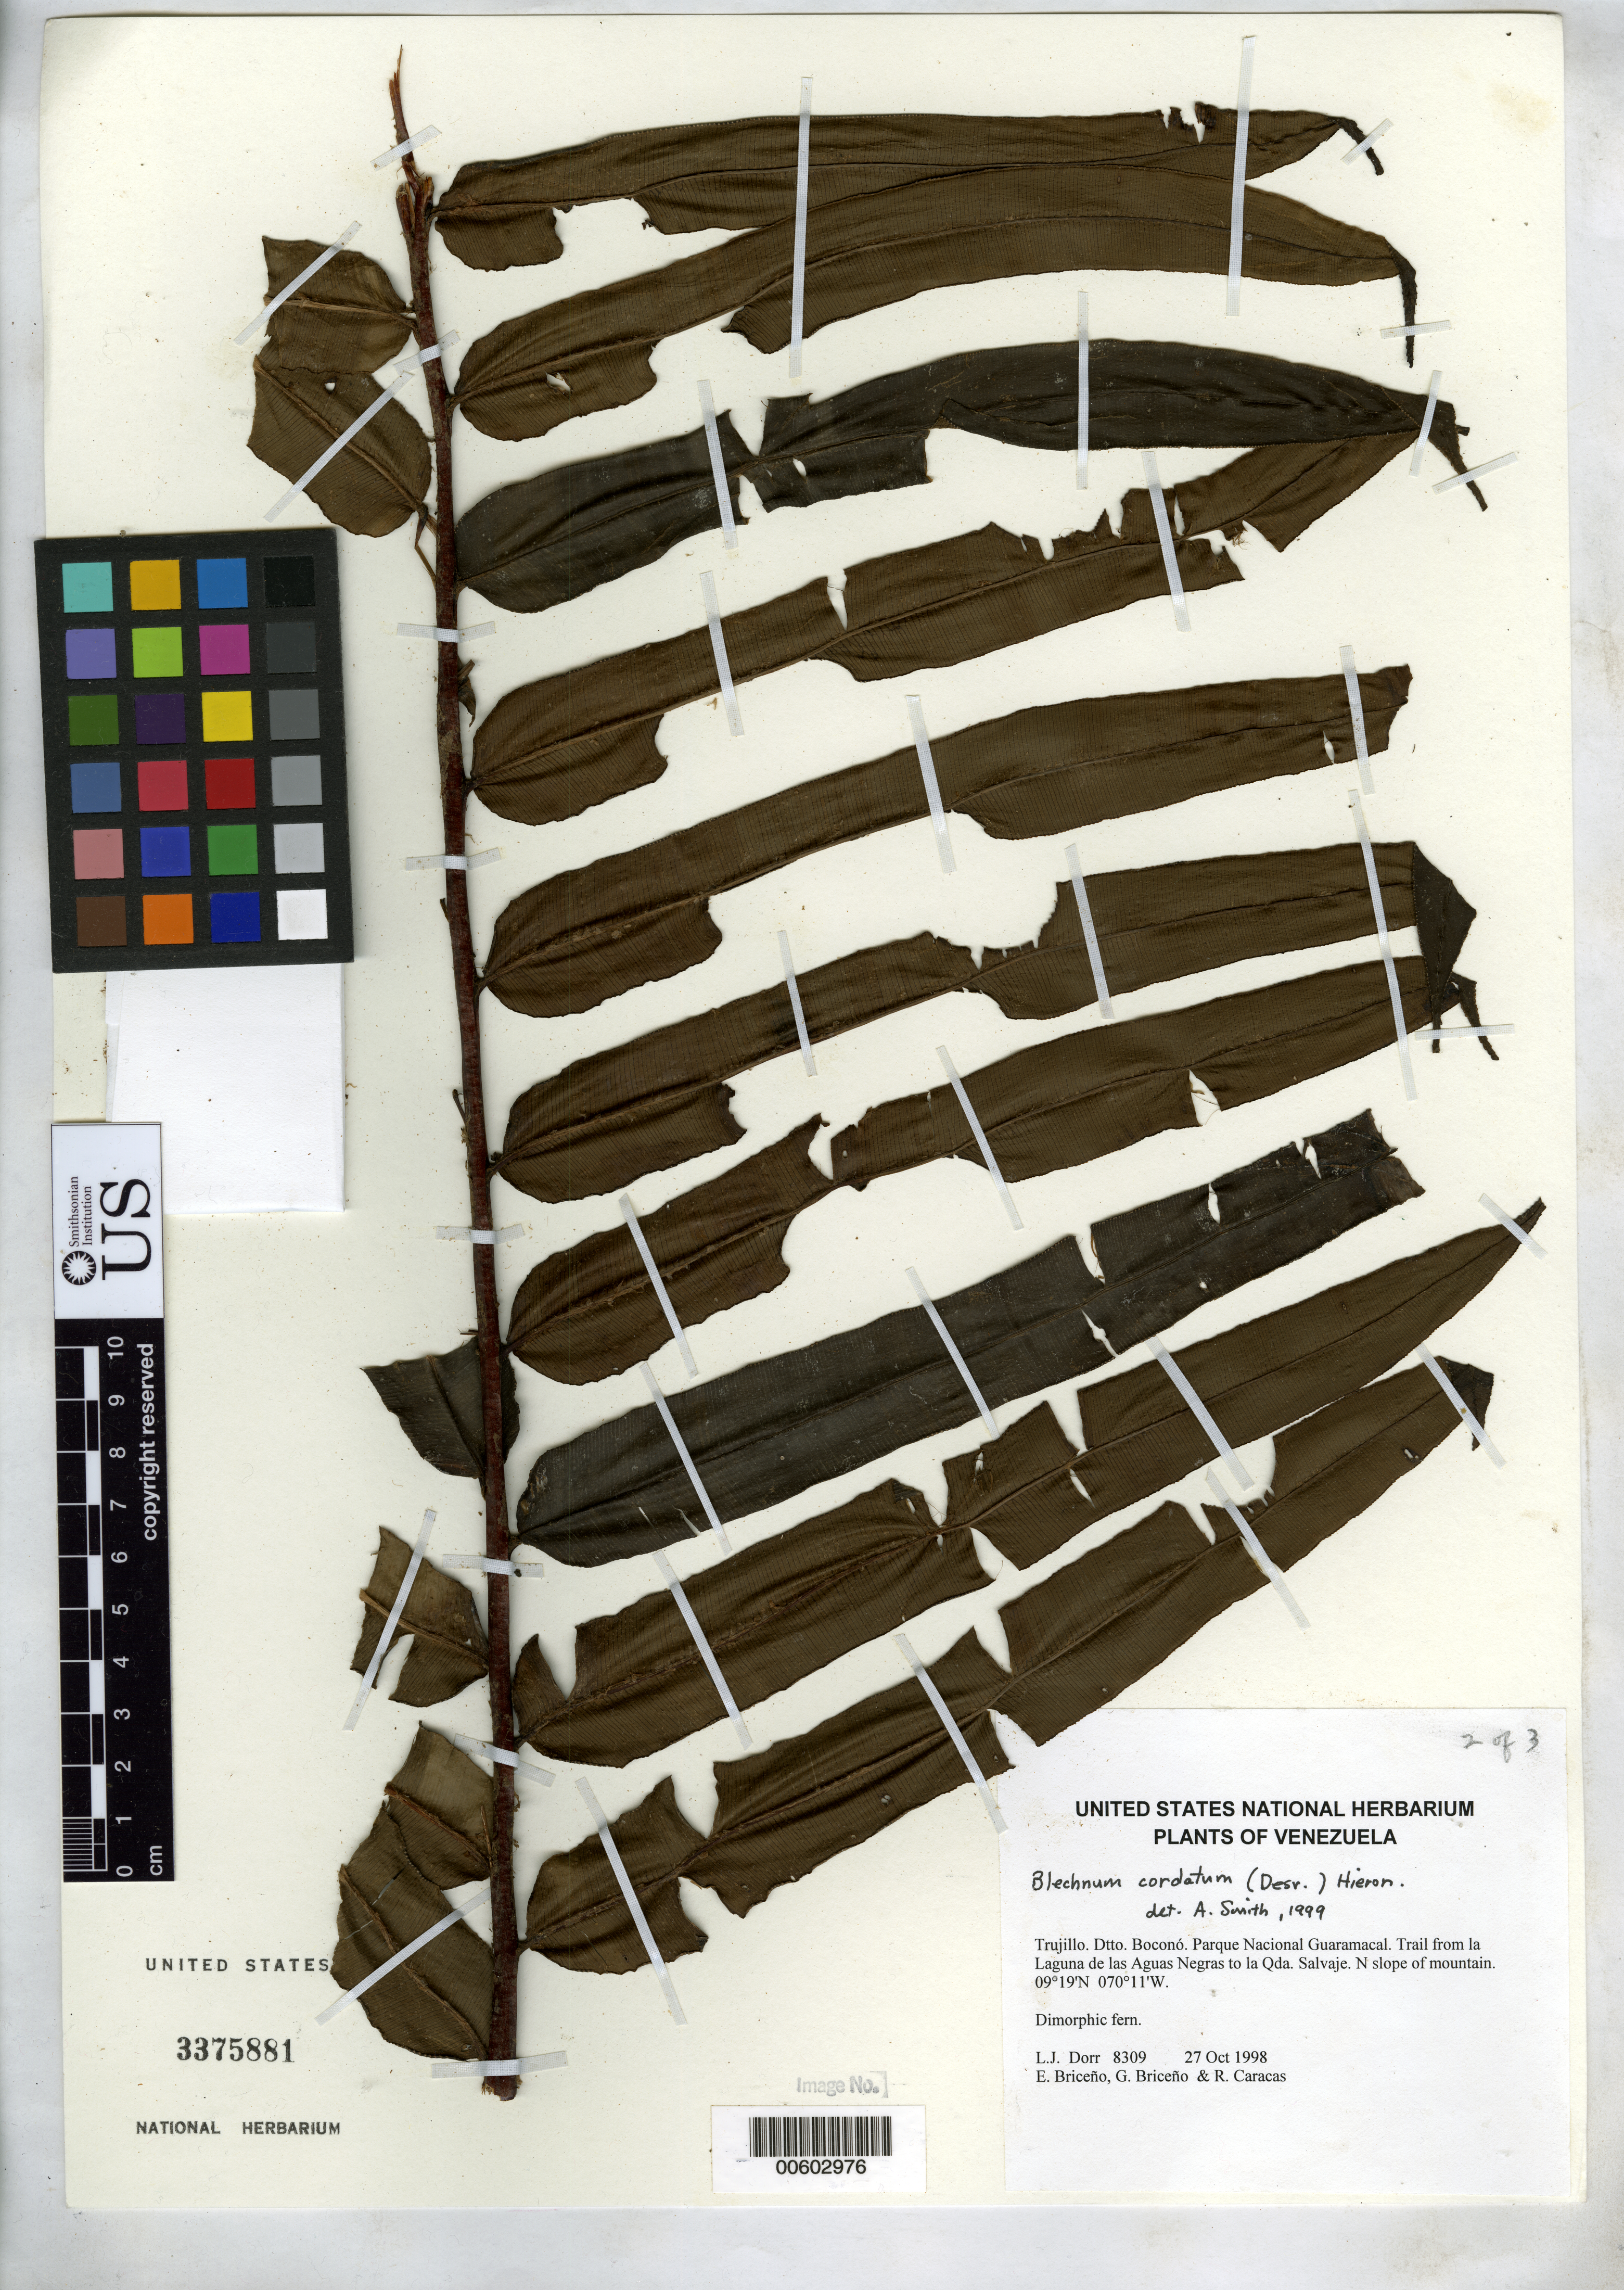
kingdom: Plantae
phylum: Tracheophyta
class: Polypodiopsida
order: Polypodiales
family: Blechnaceae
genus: Blechnum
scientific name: Blechnum cordatum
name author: (Desv.) Hieron.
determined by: Smith, Alan R., (UC)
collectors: L. J. Dorr, E. Briceño, G. Briceño & R. Caracas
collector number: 8309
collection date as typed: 27 Oct 1998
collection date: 1998-10-27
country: Venezuela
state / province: Trujillo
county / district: Boconó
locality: Parque Nacional Guaramacal. Trail from la Laguna de las Aguas Negras to la Qda. Salvaje. N slope of mountain.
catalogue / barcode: US 3375881